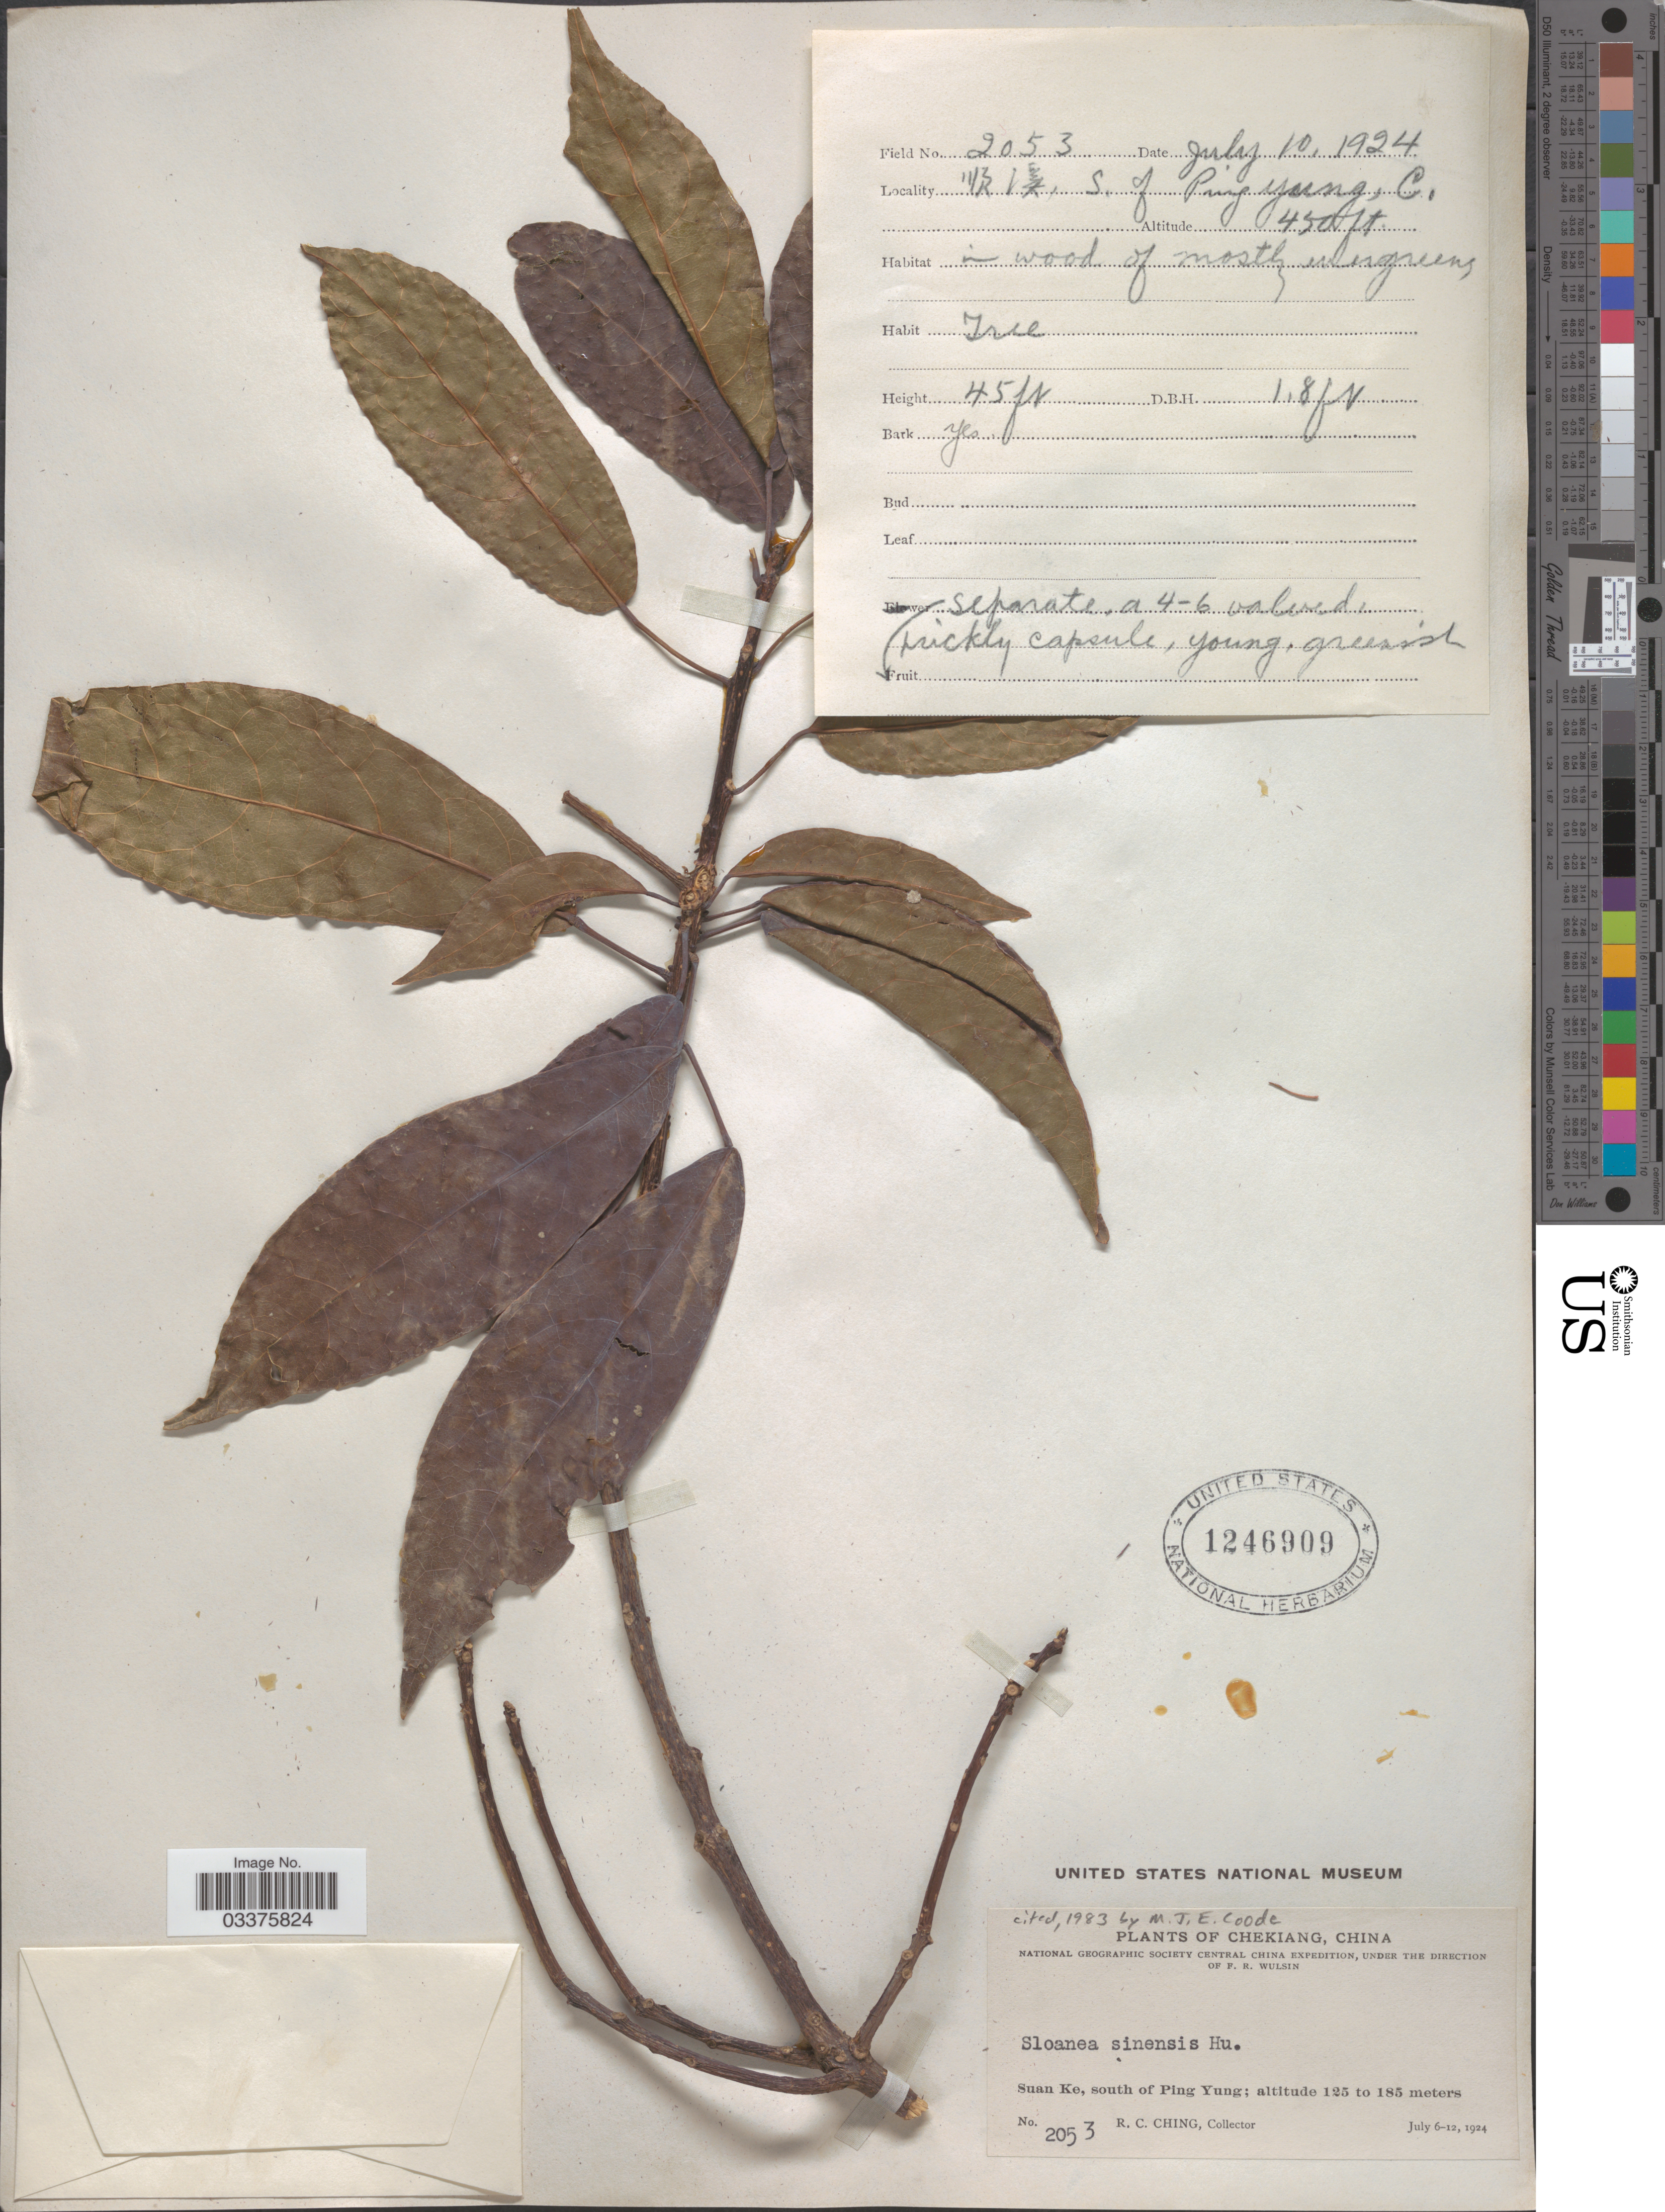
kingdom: Plantae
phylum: Tracheophyta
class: Magnoliopsida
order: Oxalidales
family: Elaeocarpaceae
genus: Sloanea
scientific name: Sloanea sinensis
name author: (Hance) Hu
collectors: R. C. Ching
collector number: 2053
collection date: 1924-07-10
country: China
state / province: Zhejiang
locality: Chekiang. Suan Ke, south of Ping Yung. S. of Ping Yung.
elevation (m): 1372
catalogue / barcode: US 1246909